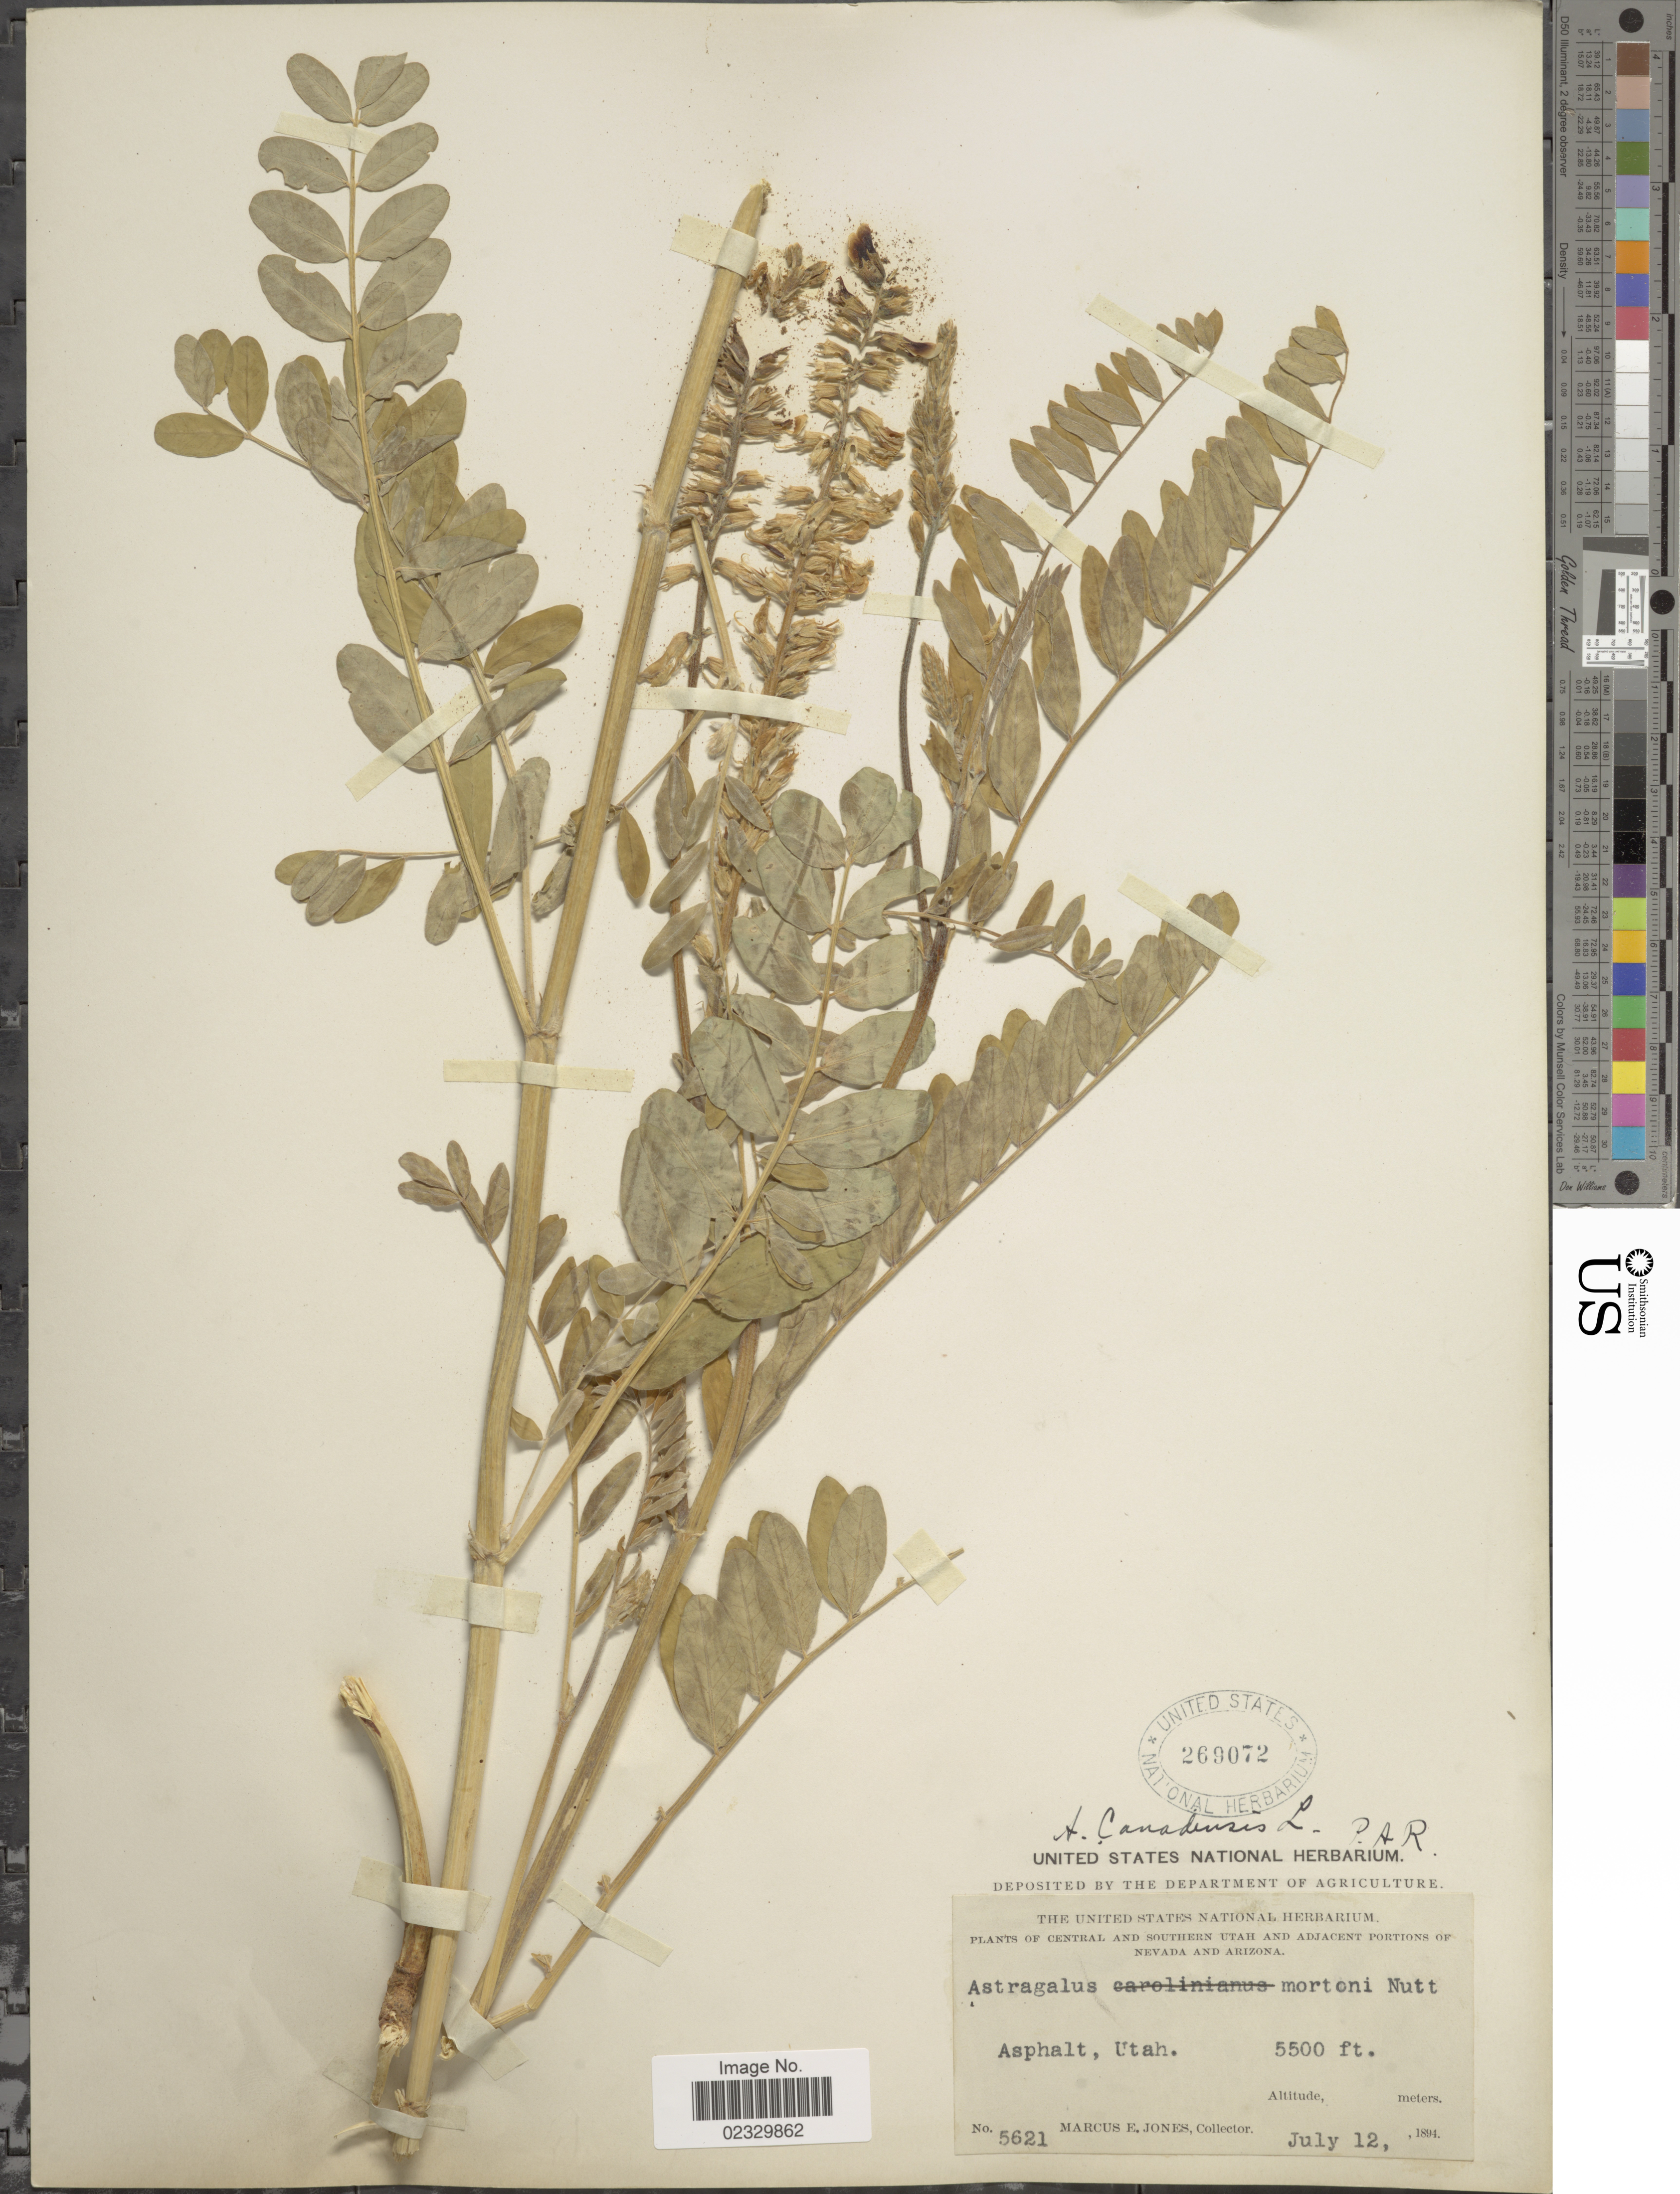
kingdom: Plantae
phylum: Tracheophyta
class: Magnoliopsida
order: Fabales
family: Fabaceae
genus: Astragalus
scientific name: Astragalus canadensis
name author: L.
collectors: M. E. Jones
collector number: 5621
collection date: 1894-07-12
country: United States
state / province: Utah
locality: Central and southern Utah and adjacent portions of Nevada and Arizona. Asphalt, Utah.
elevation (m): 1676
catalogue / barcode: US 269072